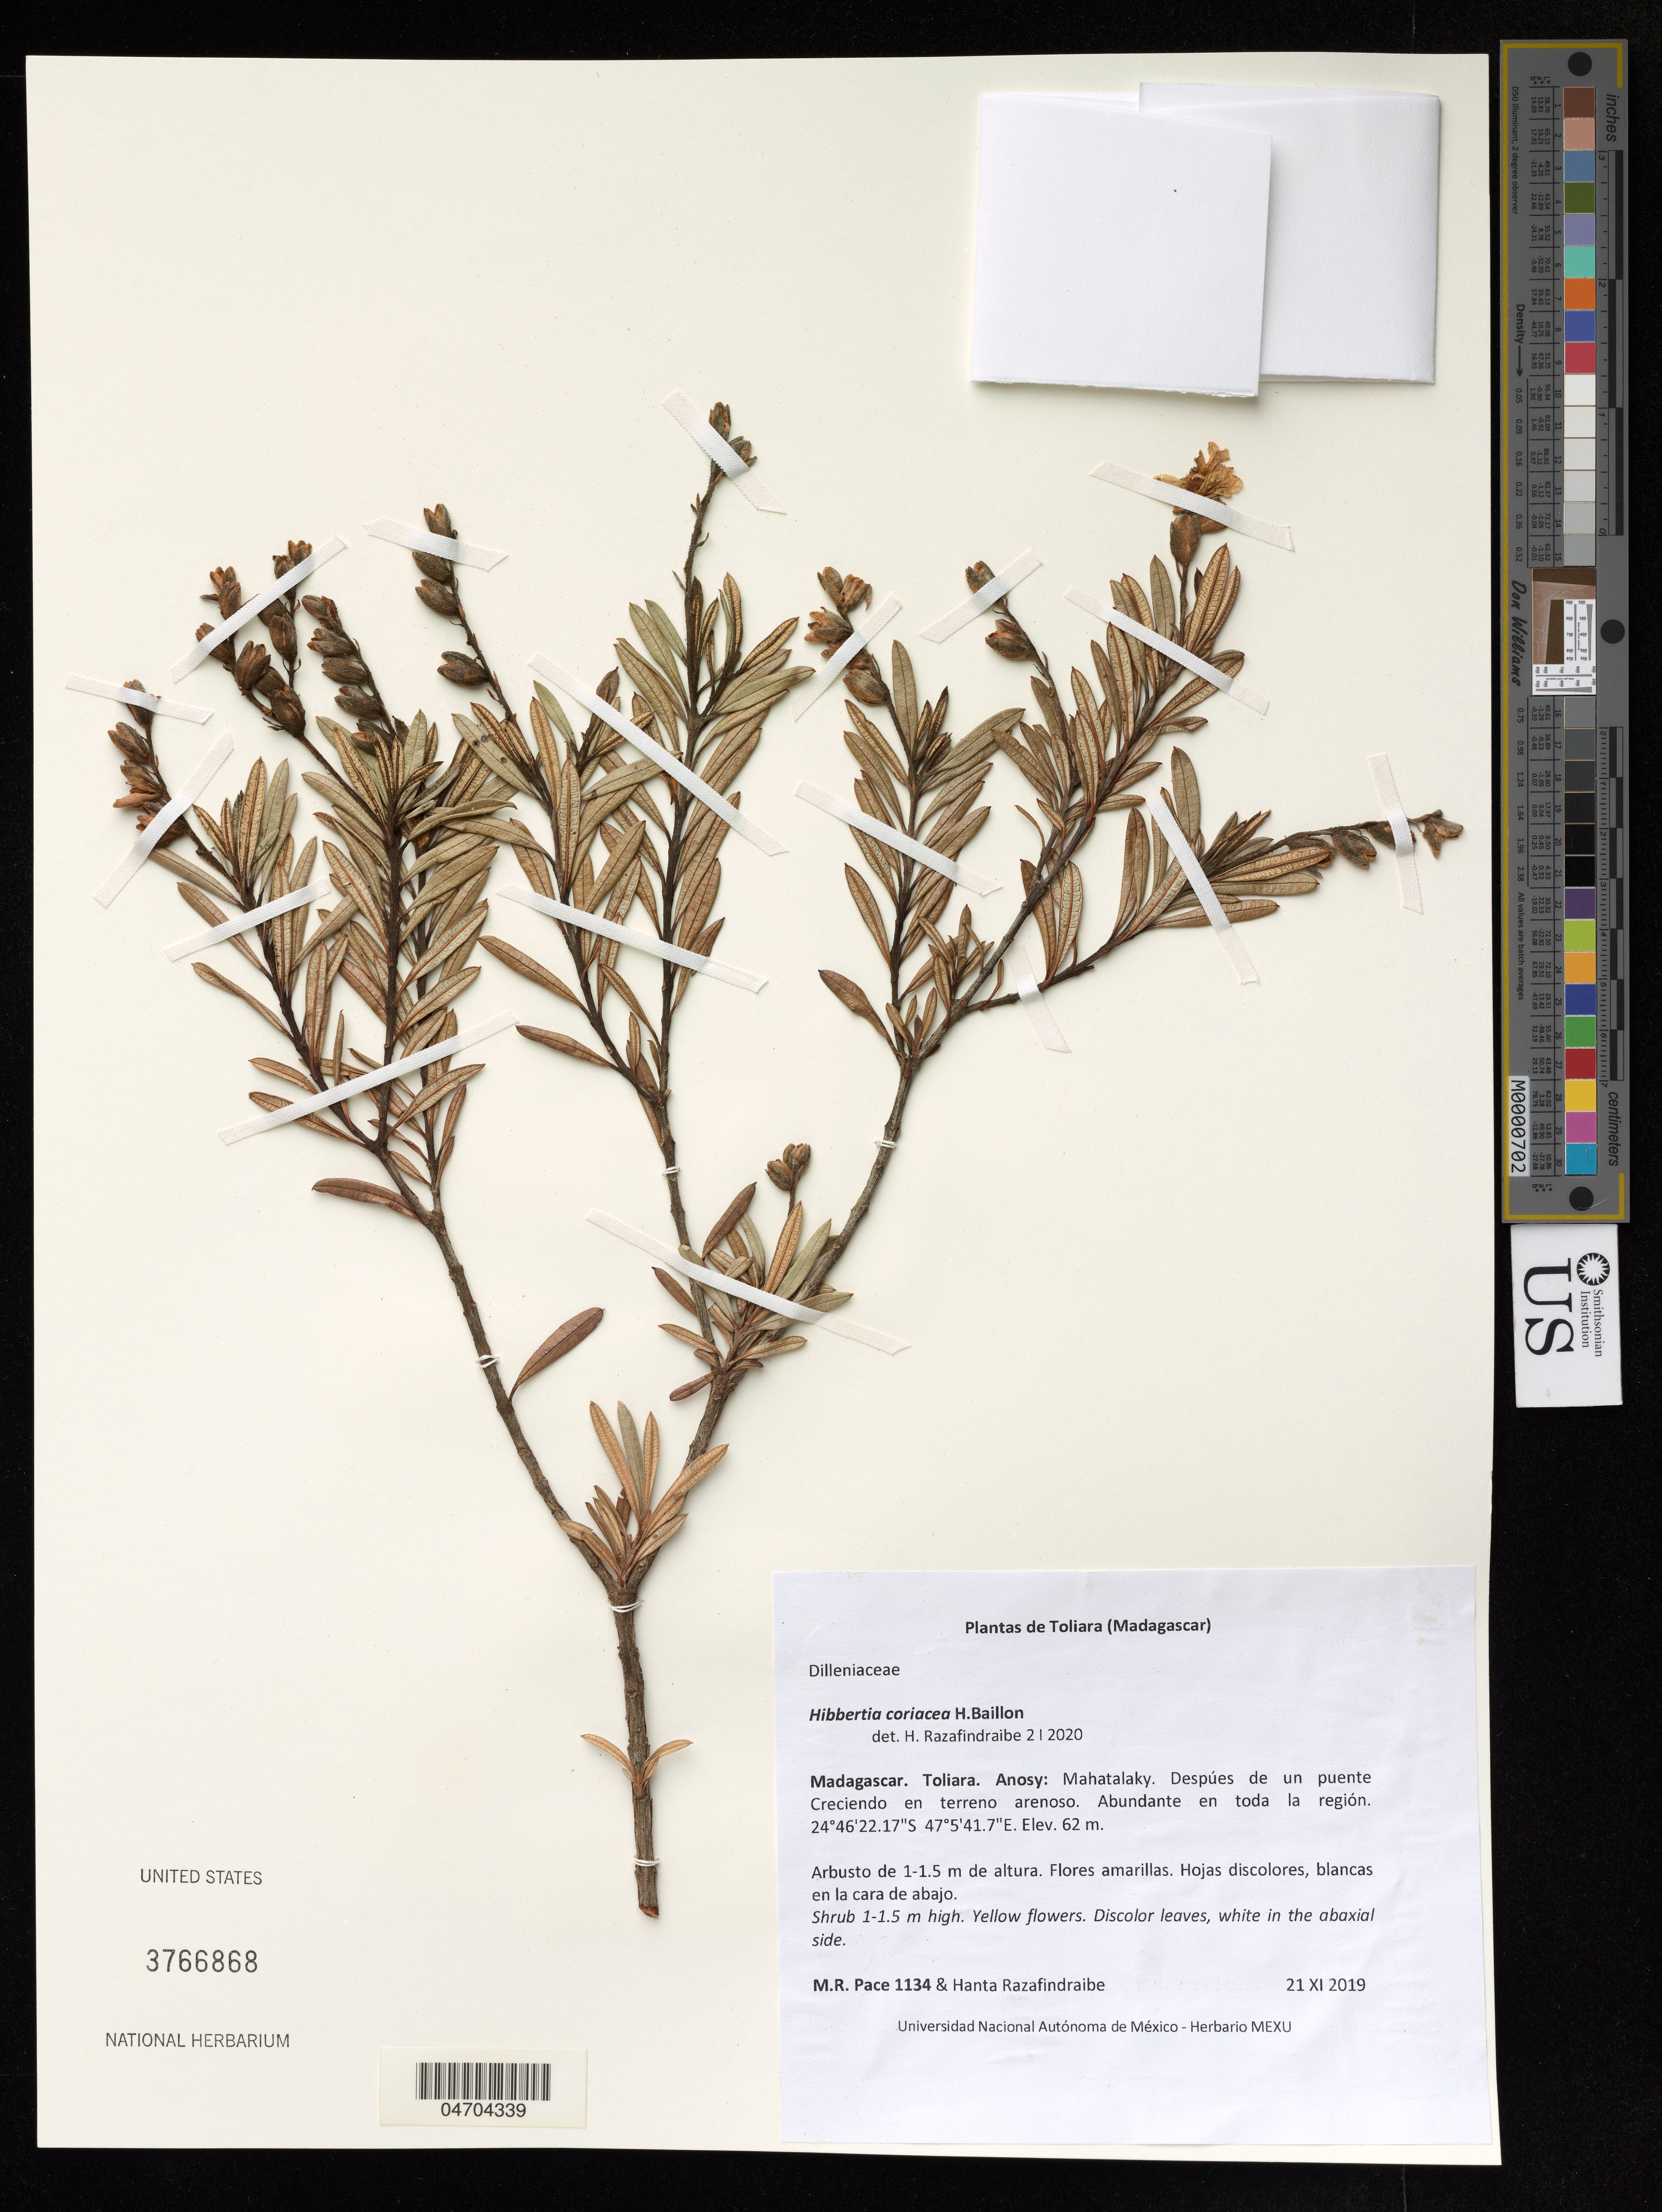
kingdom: Plantae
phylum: Tracheophyta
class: Magnoliopsida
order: Dilleniales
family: Dilleniaceae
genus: Hibbertia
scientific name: Hibbertia coriacea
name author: Baill.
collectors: M. R. Pace & H. Razafindraibe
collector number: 1134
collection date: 2019-11-21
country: Madagascar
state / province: Toliara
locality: Anosy: Mahatalaky, Despúes de un puente Creciendo en terreno arenoso.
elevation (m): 62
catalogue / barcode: US 3766868